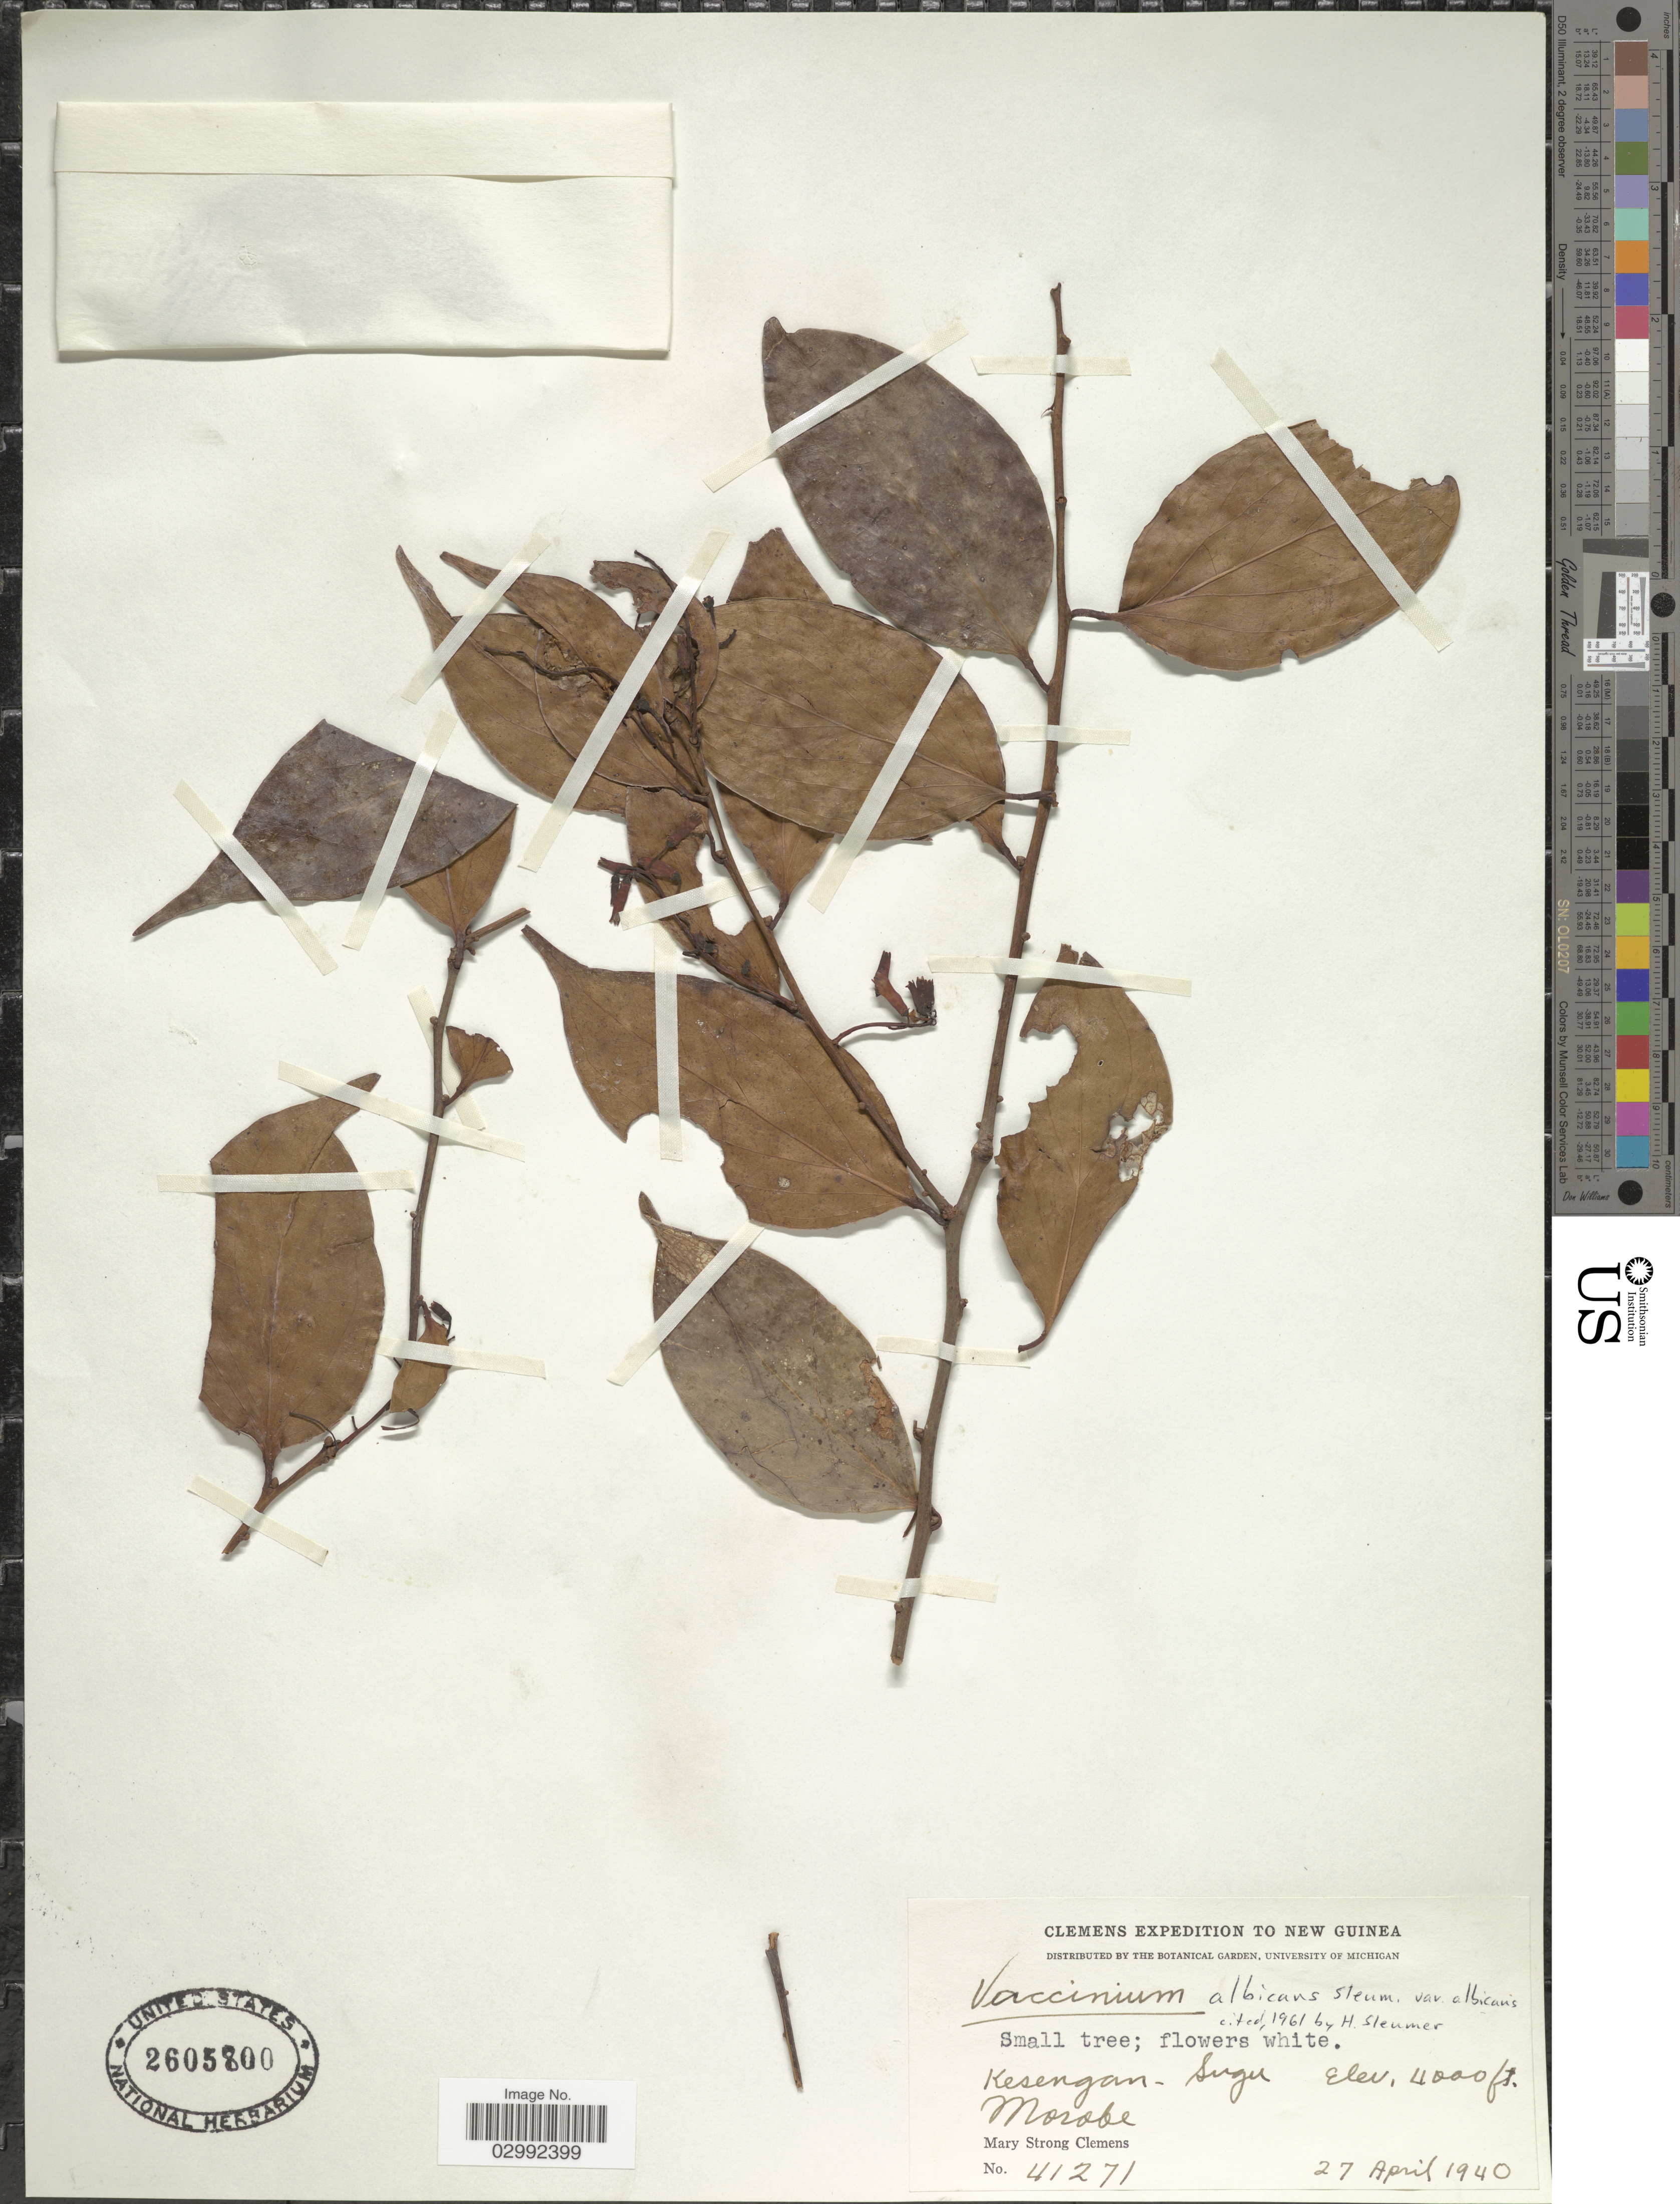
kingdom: Plantae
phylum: Tracheophyta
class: Magnoliopsida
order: Ericales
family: Ericaceae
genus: Vaccinium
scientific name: Vaccinium albicans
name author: Sleumer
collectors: M. S. Clemens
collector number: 41271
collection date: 1940-04-27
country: Papua New Guinea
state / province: Morobe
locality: New Guinea. Kesengan-Sugu.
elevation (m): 1219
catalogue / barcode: US 2605800